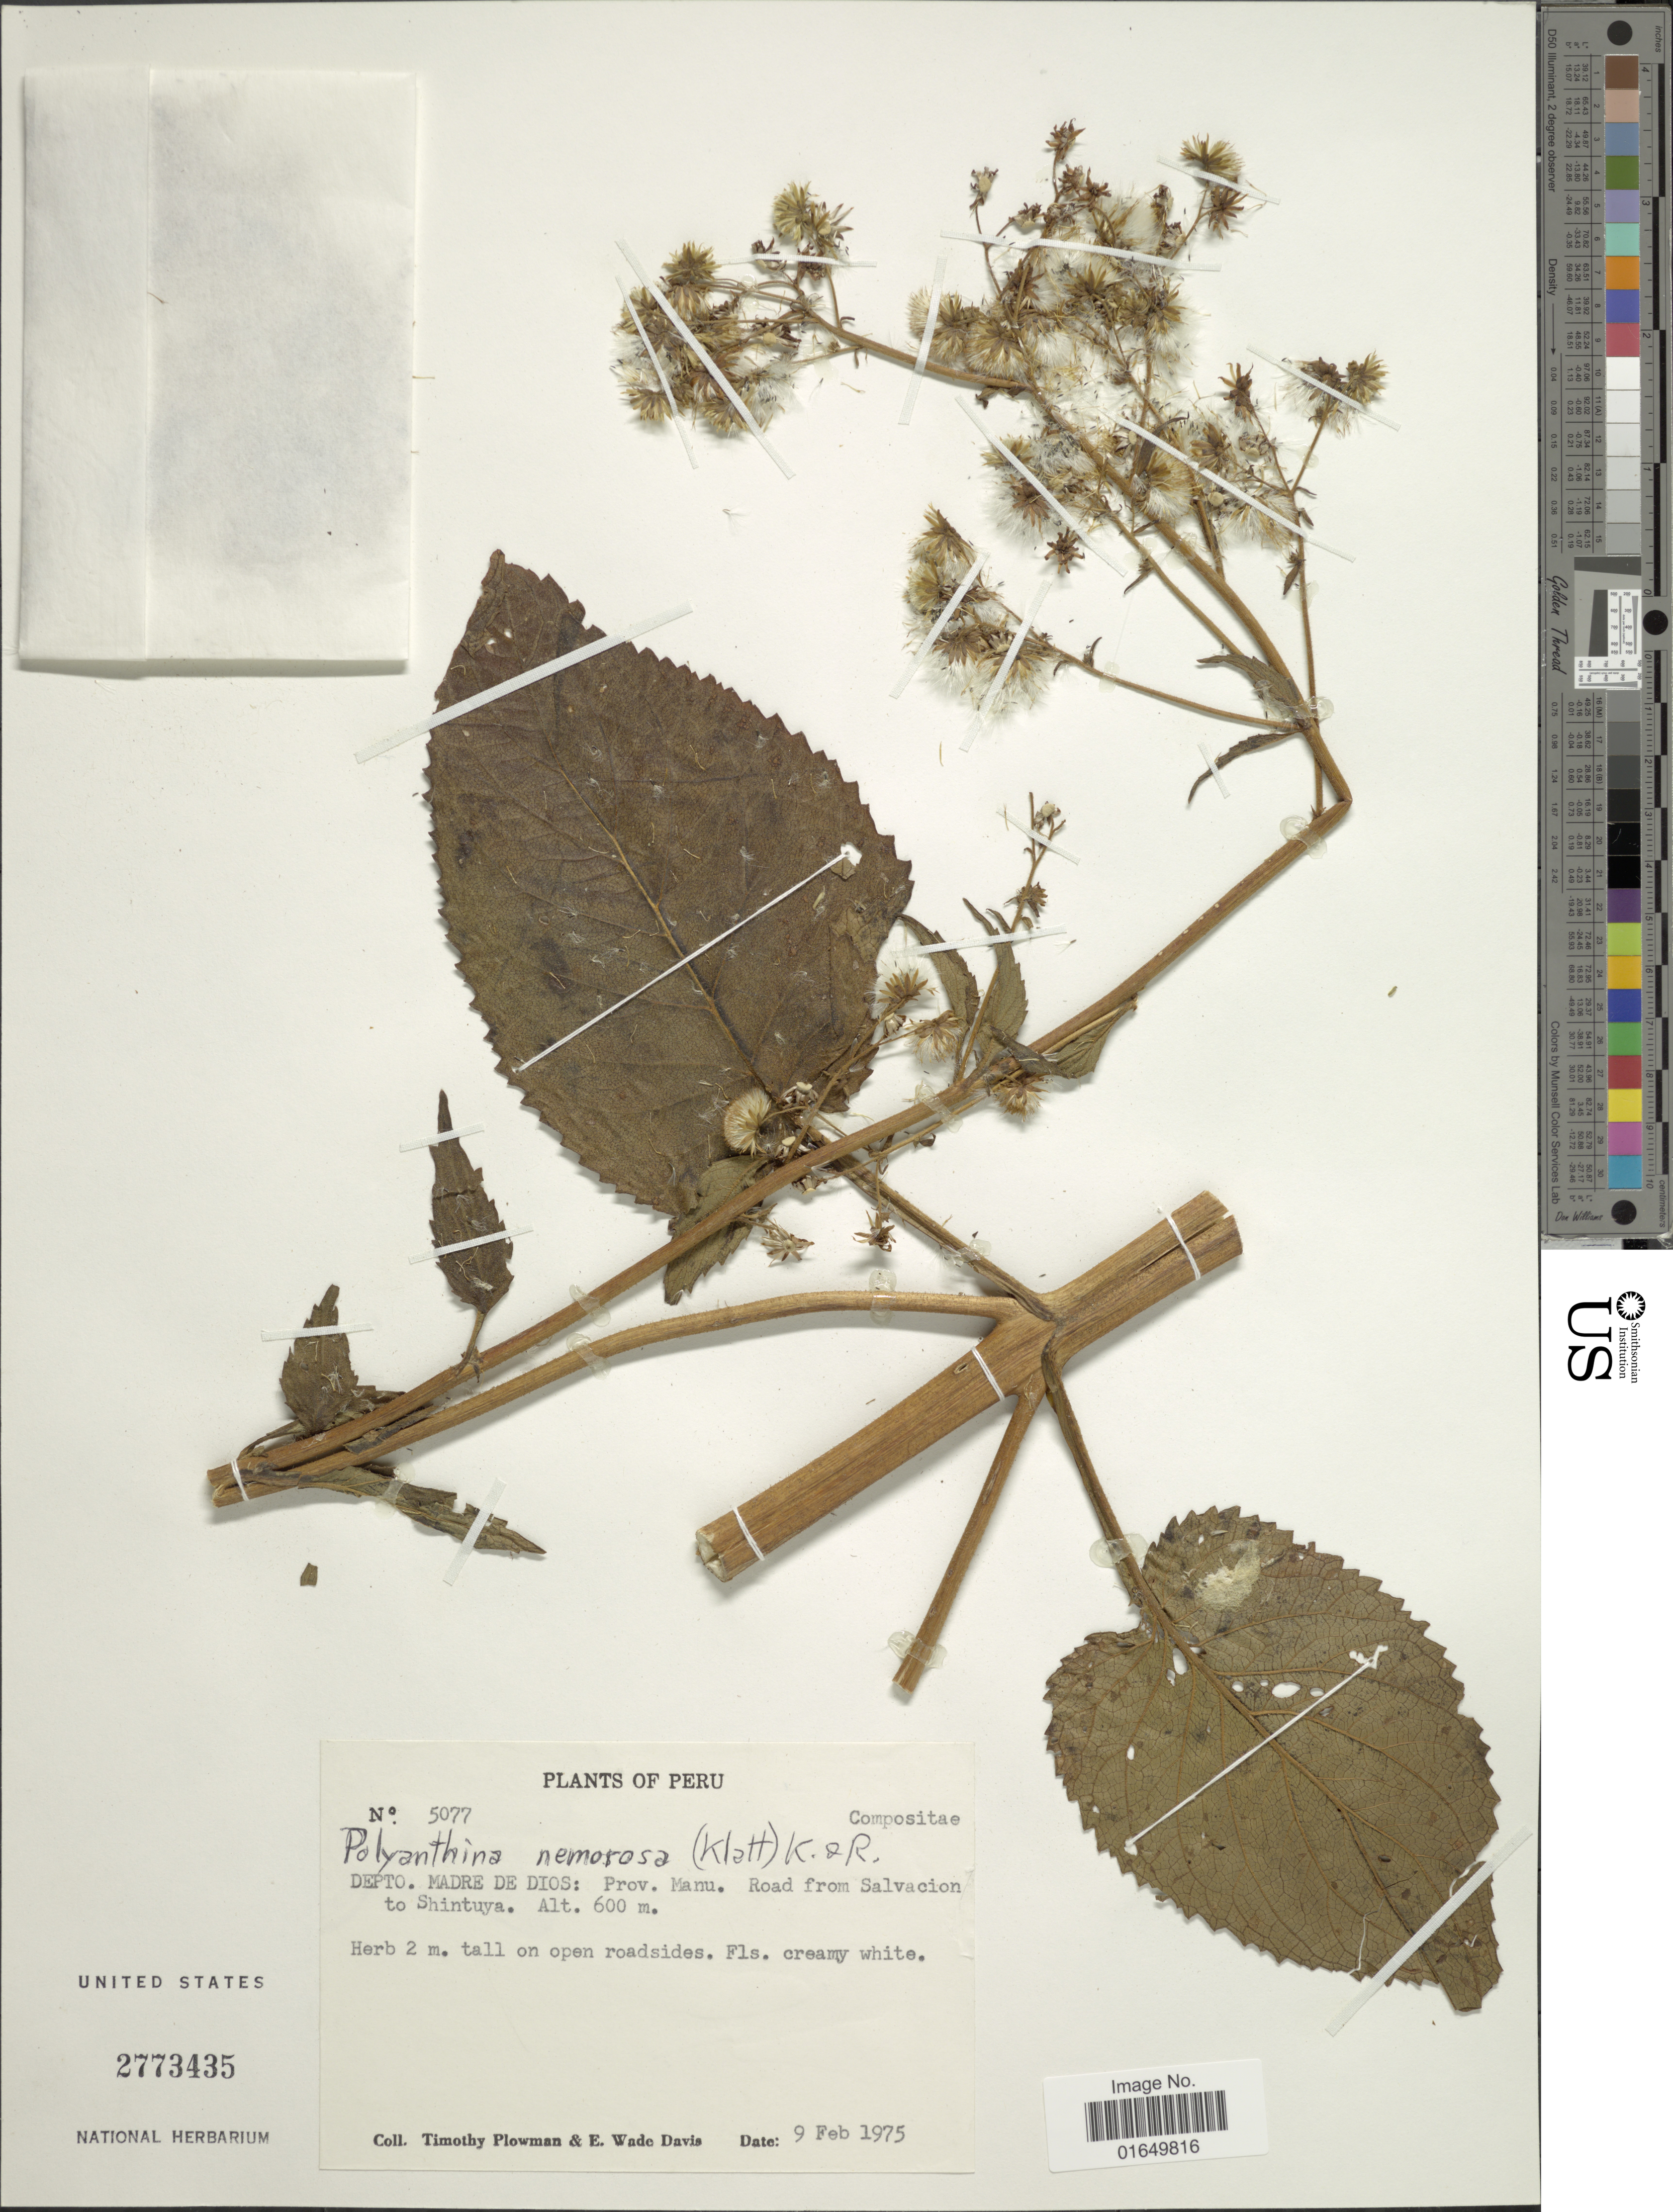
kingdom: Plantae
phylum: Tracheophyta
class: Magnoliopsida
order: Asterales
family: Asteraceae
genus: Polyanthina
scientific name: Polyanthina nemorosa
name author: (Klatt) R.M. King & H. Rob.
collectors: T. Plowman & E. Wade-Davis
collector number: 5077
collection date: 1975-02-09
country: Peru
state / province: Madre de Dios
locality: Prov. Manu. Road from Salvacion to Shintuya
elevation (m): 600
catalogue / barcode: US 2773435